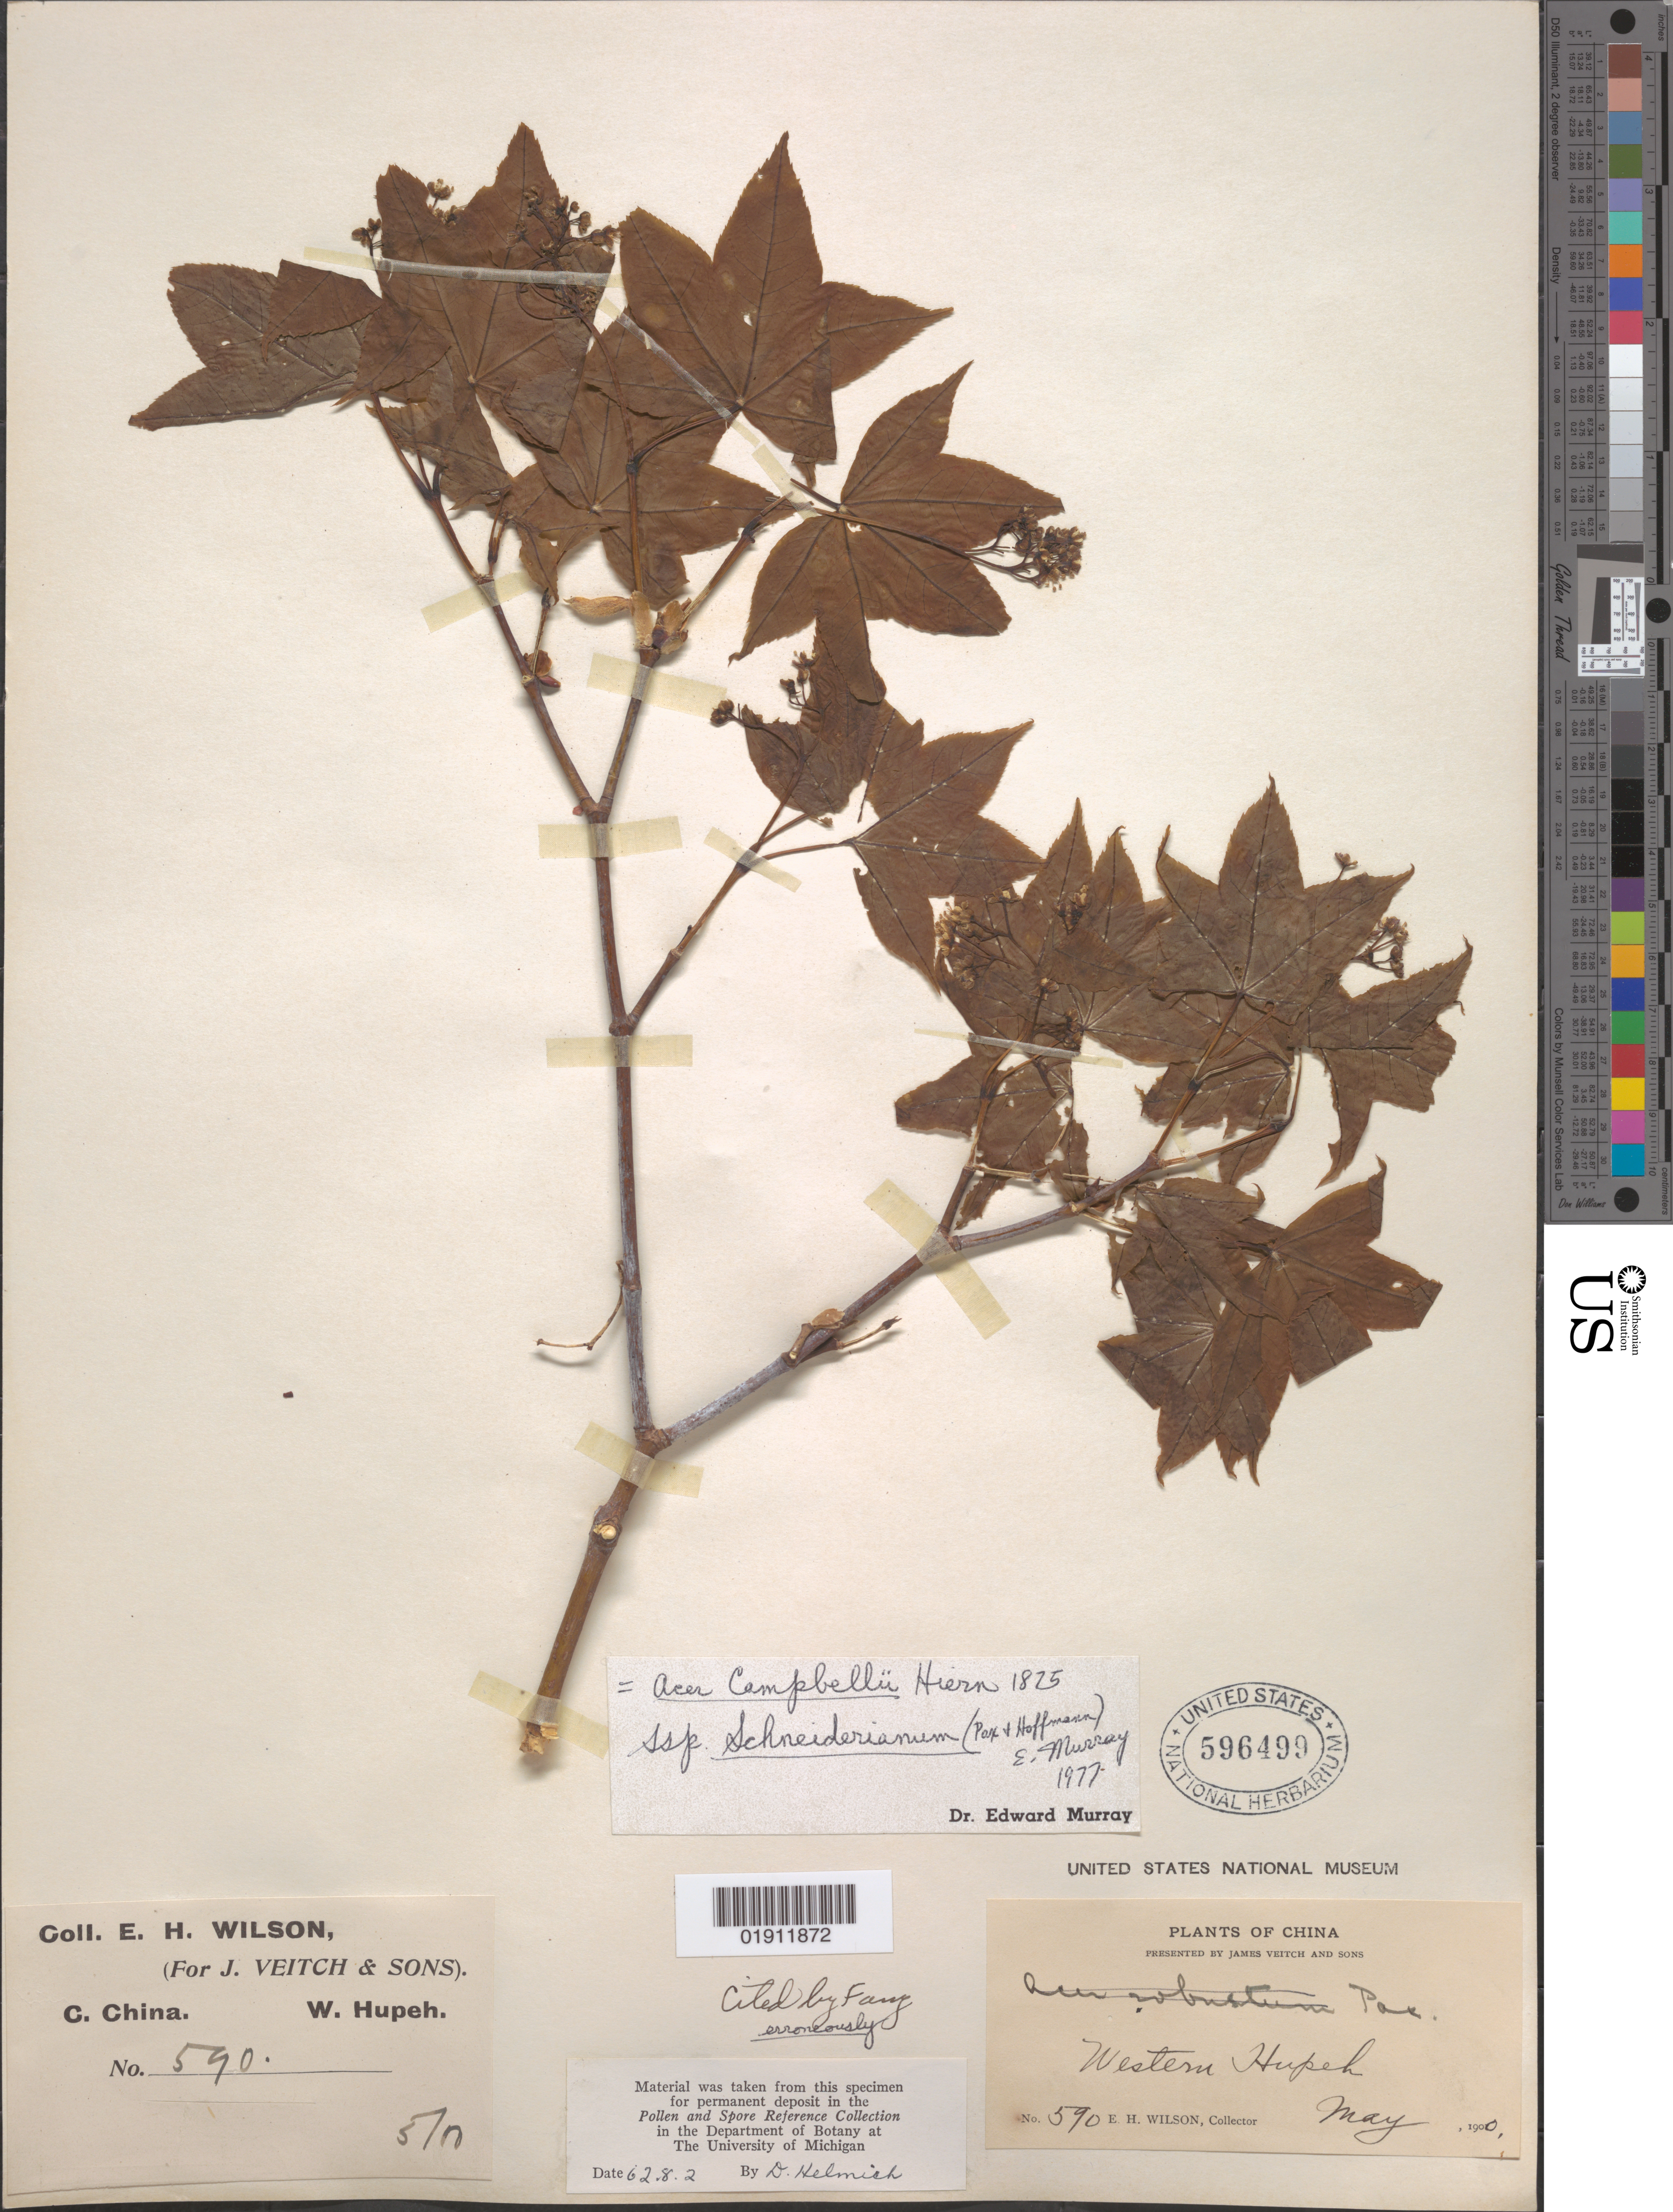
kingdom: Plantae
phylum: Tracheophyta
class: Magnoliopsida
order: Sapindales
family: Sapindaceae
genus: Acer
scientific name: Acer campbellii subsp. schneiderianum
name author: (Pax & K. Hoffm.) A.E. Murray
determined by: Murray, Edward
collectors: E. H. Wilson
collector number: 590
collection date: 1900-05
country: China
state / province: Hubei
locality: Western Hupeh [Hubei]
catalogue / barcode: US 596499